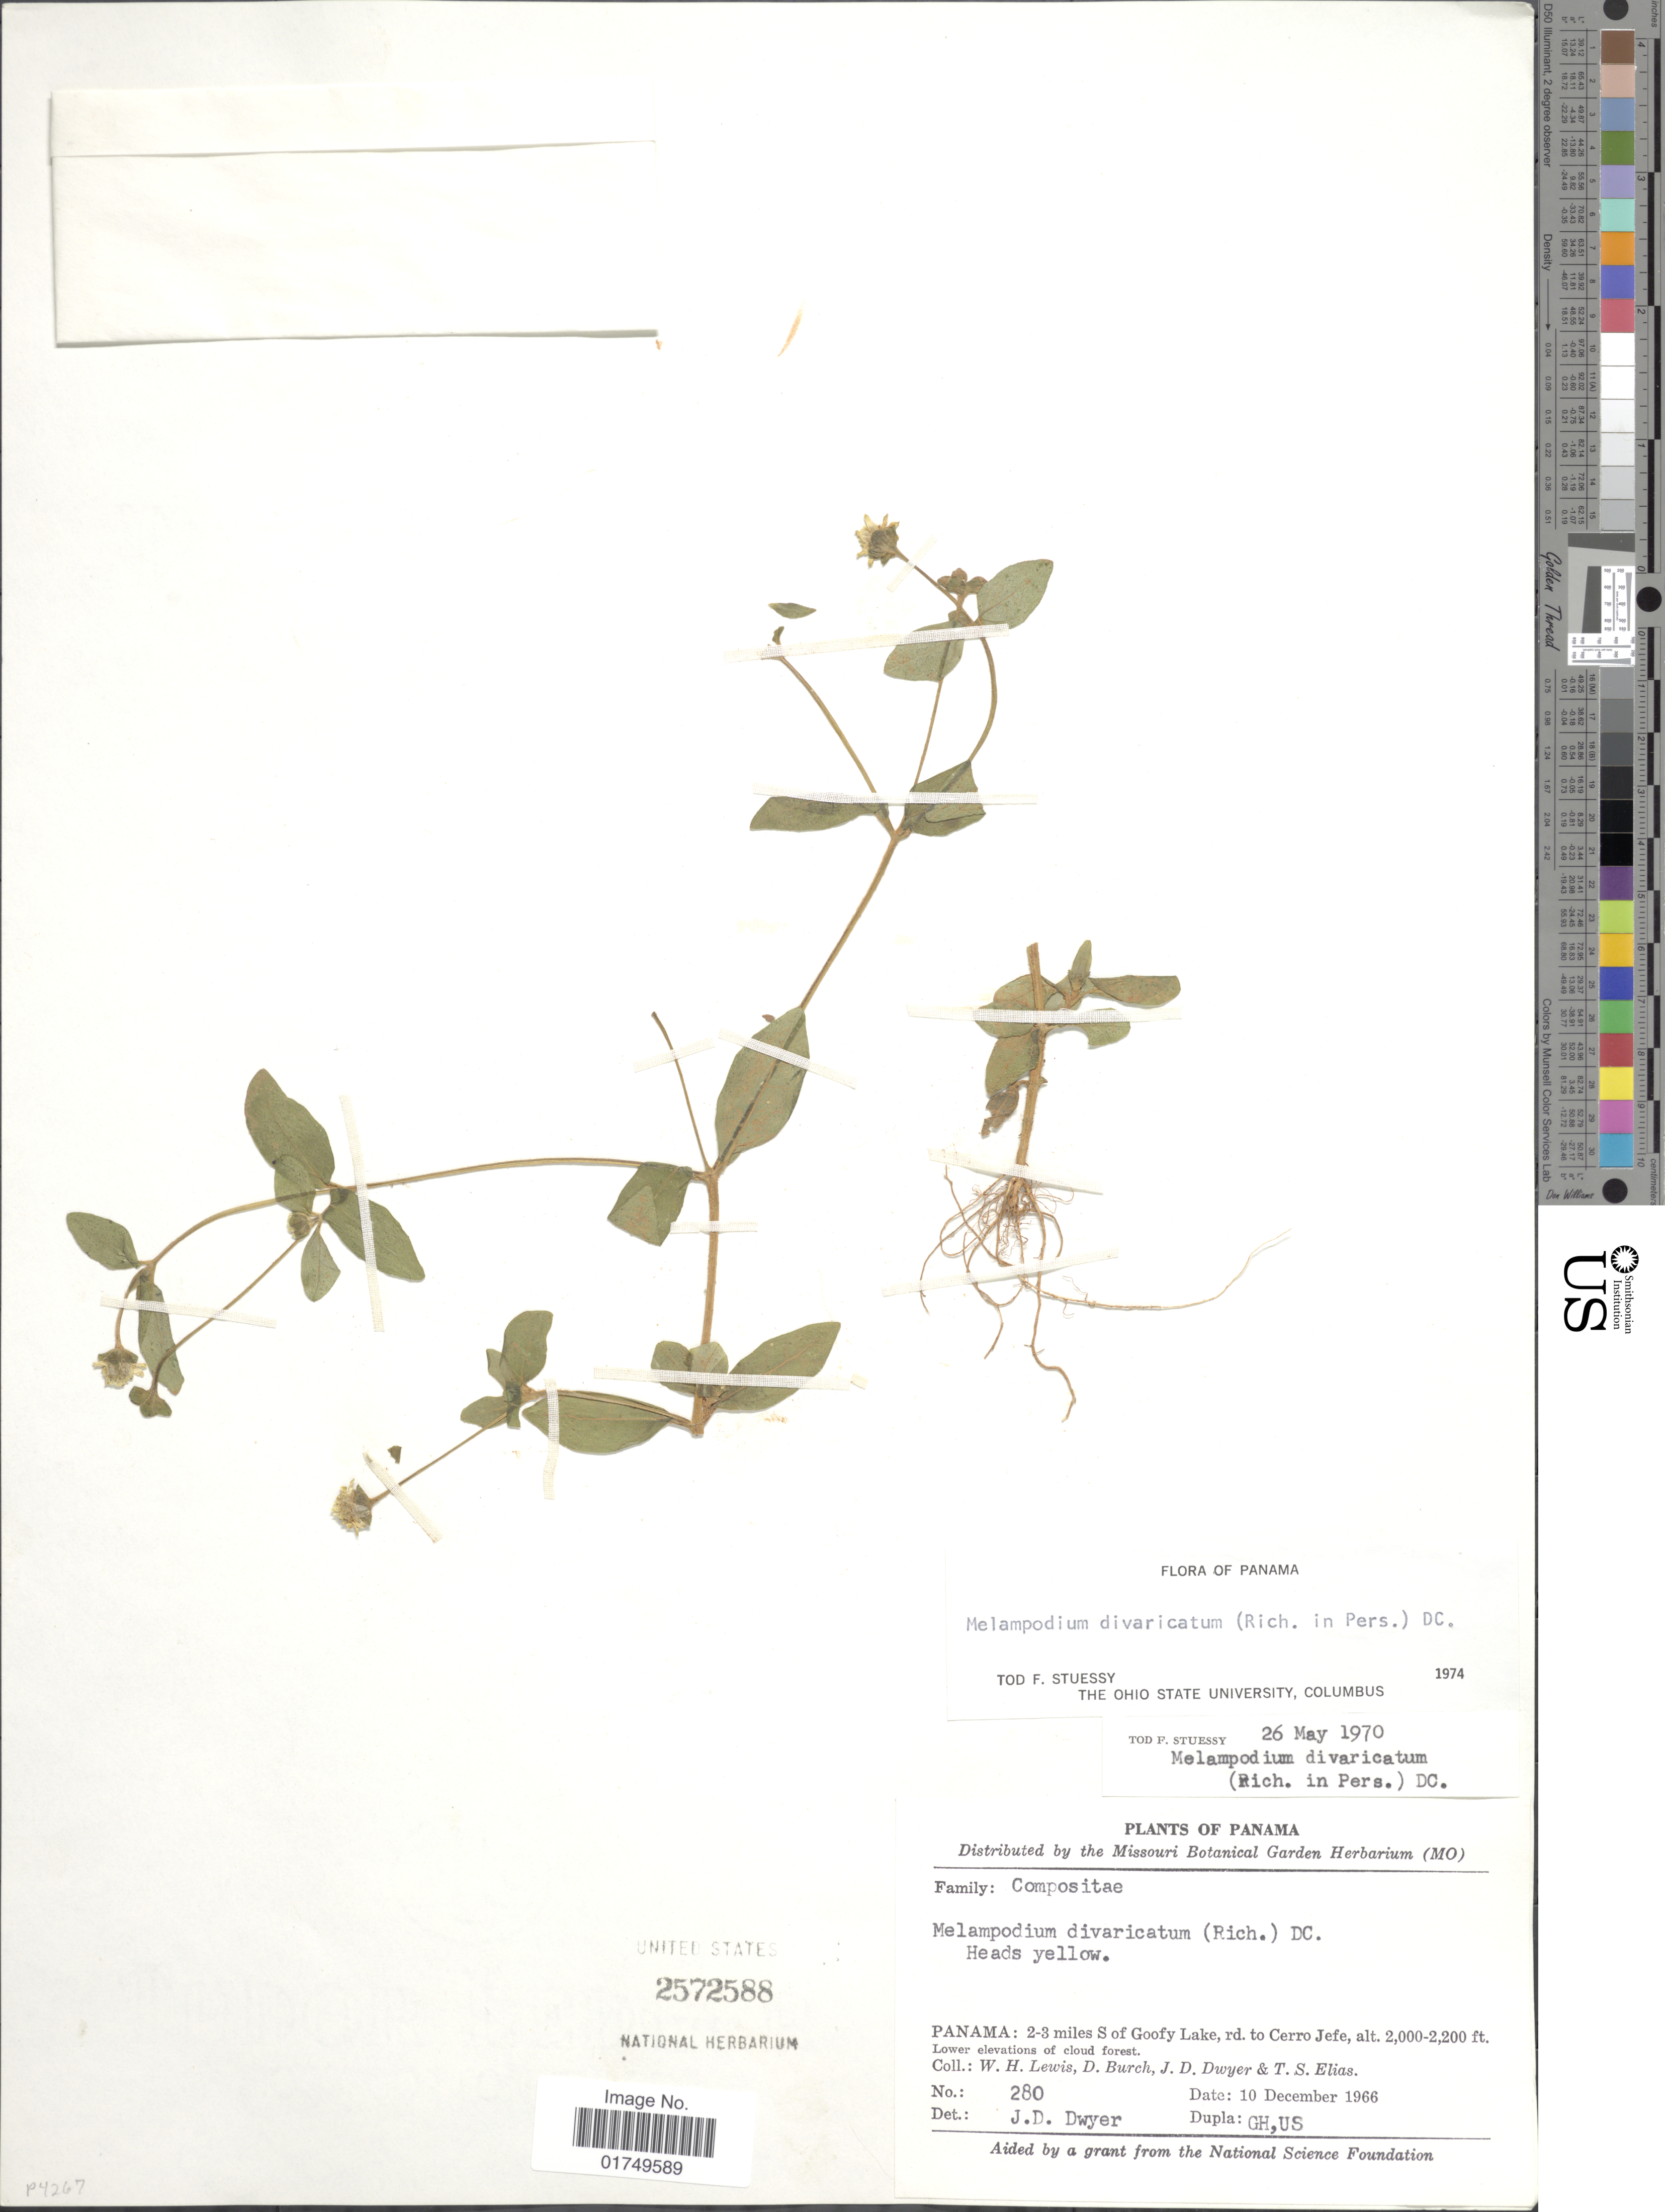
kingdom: Plantae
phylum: Tracheophyta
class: Magnoliopsida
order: Asterales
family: Asteraceae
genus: Melampodium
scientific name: Melampodium divaricatum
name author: (Rich.) DC.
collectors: W. H. Lewis, D. Burch, J. D. Dwyer & T. S. Elias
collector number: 280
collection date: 1966-12-10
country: Panama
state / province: Panamá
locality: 2-3 miles S of Goofy Lake, rd. to Cerro Jefe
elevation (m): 610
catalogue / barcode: US 2572588